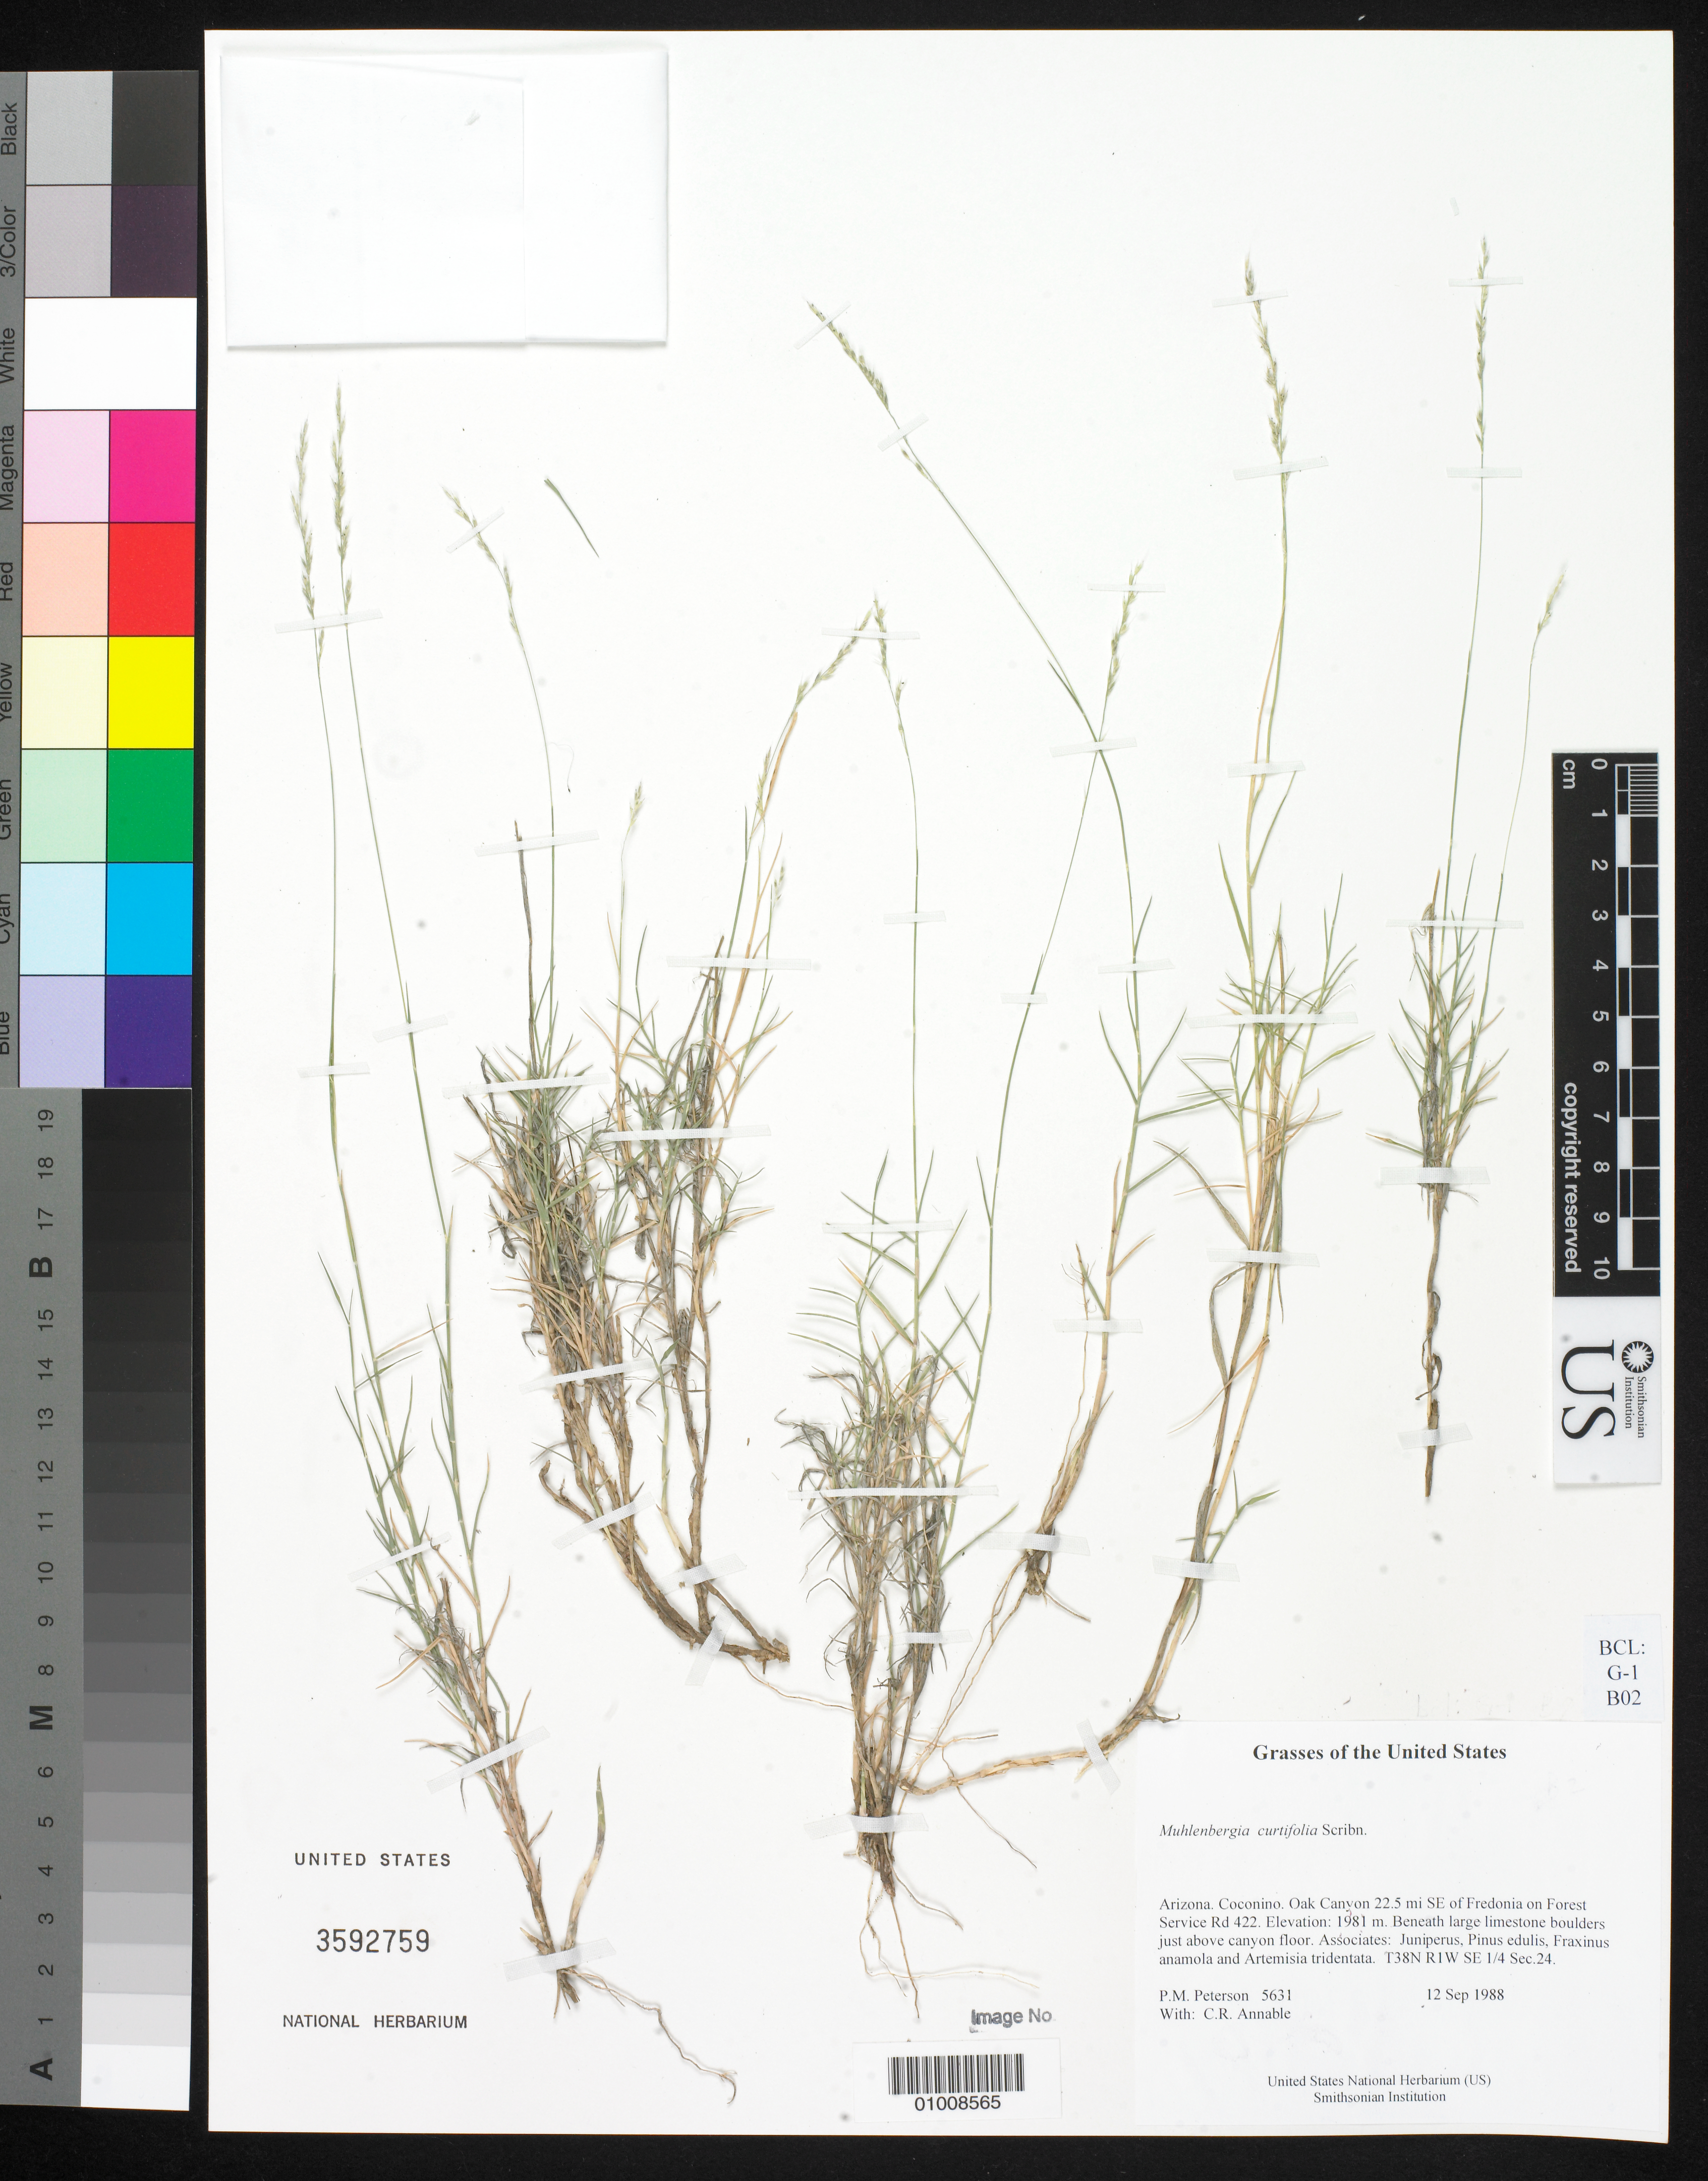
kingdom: Plantae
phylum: Tracheophyta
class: Liliopsida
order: Poales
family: Poaceae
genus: Muhlenbergia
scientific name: Muhlenbergia curtifolia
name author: Scribn.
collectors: P. M. Peterson & C. R. Annable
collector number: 05631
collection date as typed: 12 Sep 1988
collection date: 1988-09-12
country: United States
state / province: Arizona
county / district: Coconino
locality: Oak Canyon 22.5 mi SE of Fredonia on Forest Service Rd 422.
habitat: Beneath large limestone boulders just above canyon floor.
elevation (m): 1981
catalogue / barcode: US 3592759